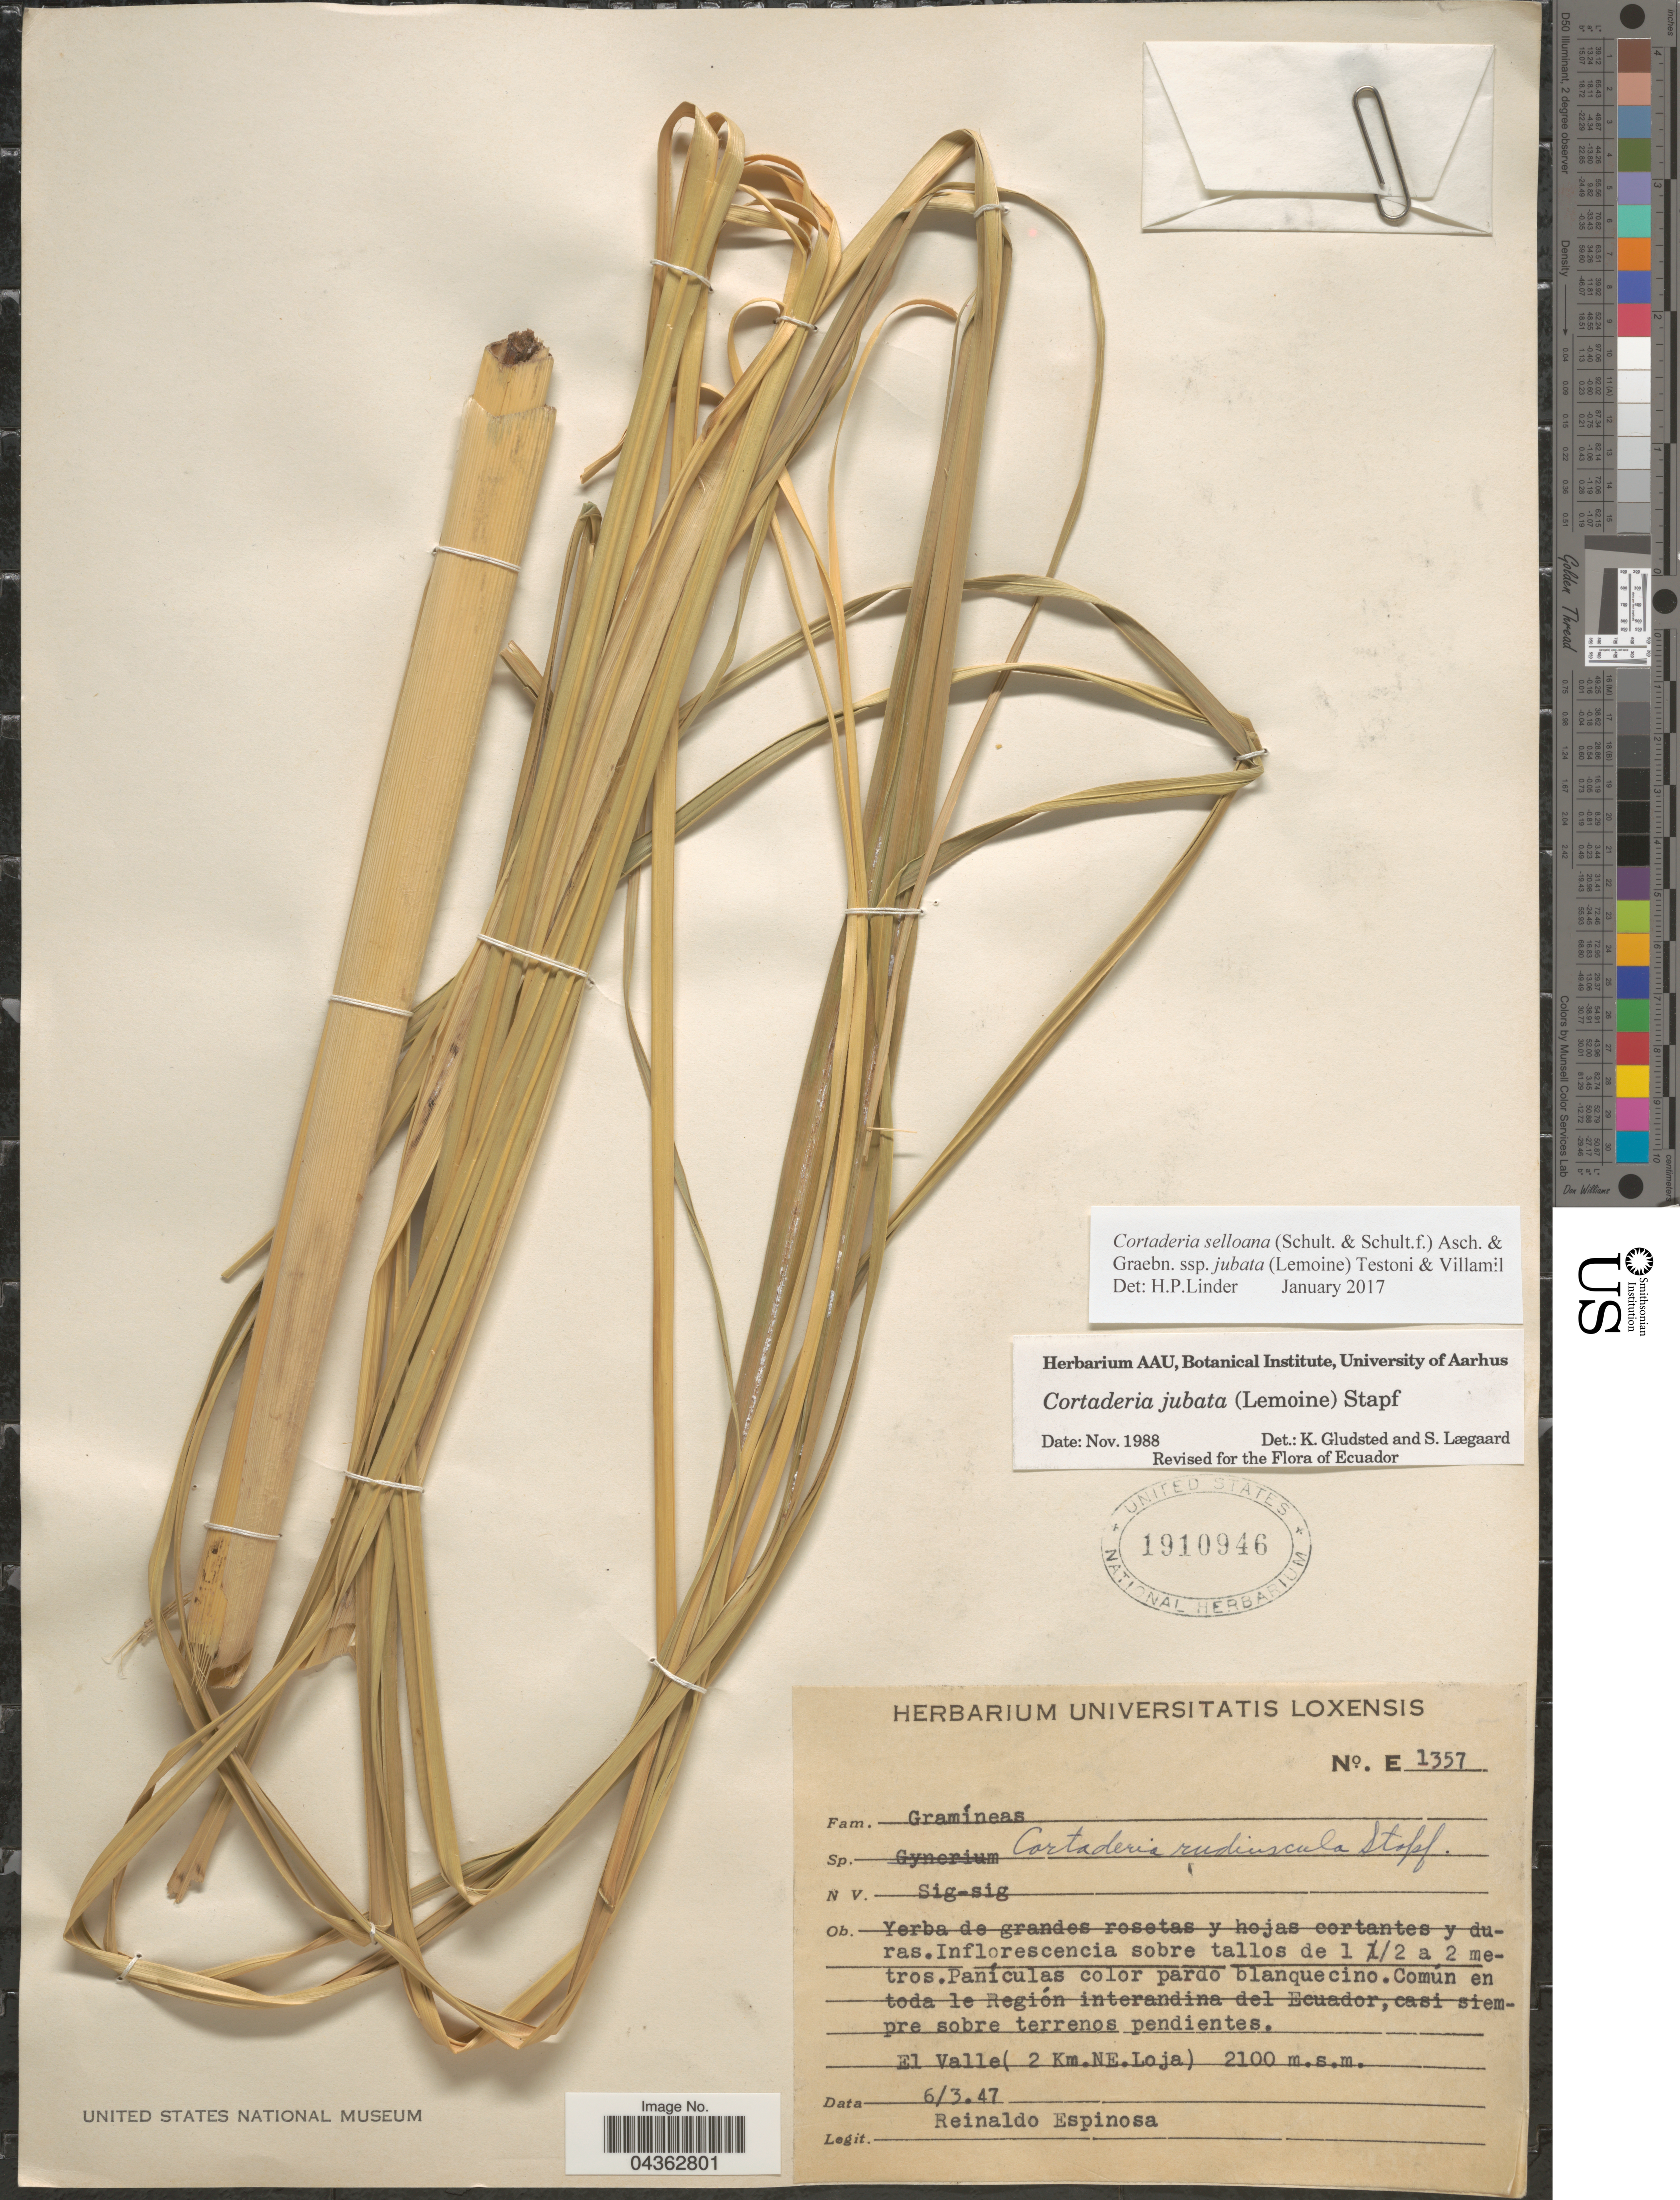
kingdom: Plantae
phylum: Tracheophyta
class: Liliopsida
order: Poales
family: Poaceae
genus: Cortaderia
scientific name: Cortaderia selloana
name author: (Schult. & Schult. f.) Asch. & Graebn.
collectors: R. Espinosa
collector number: E1357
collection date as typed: Transcribed d/m/y: 6/3/47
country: Ecuador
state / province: Loja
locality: Común en toda le Región interandina del Ecuador, casi siempre sobre terrenos pendientes. El Valle ( 2 Km.NE.Loja).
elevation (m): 2100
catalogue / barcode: US 1910946